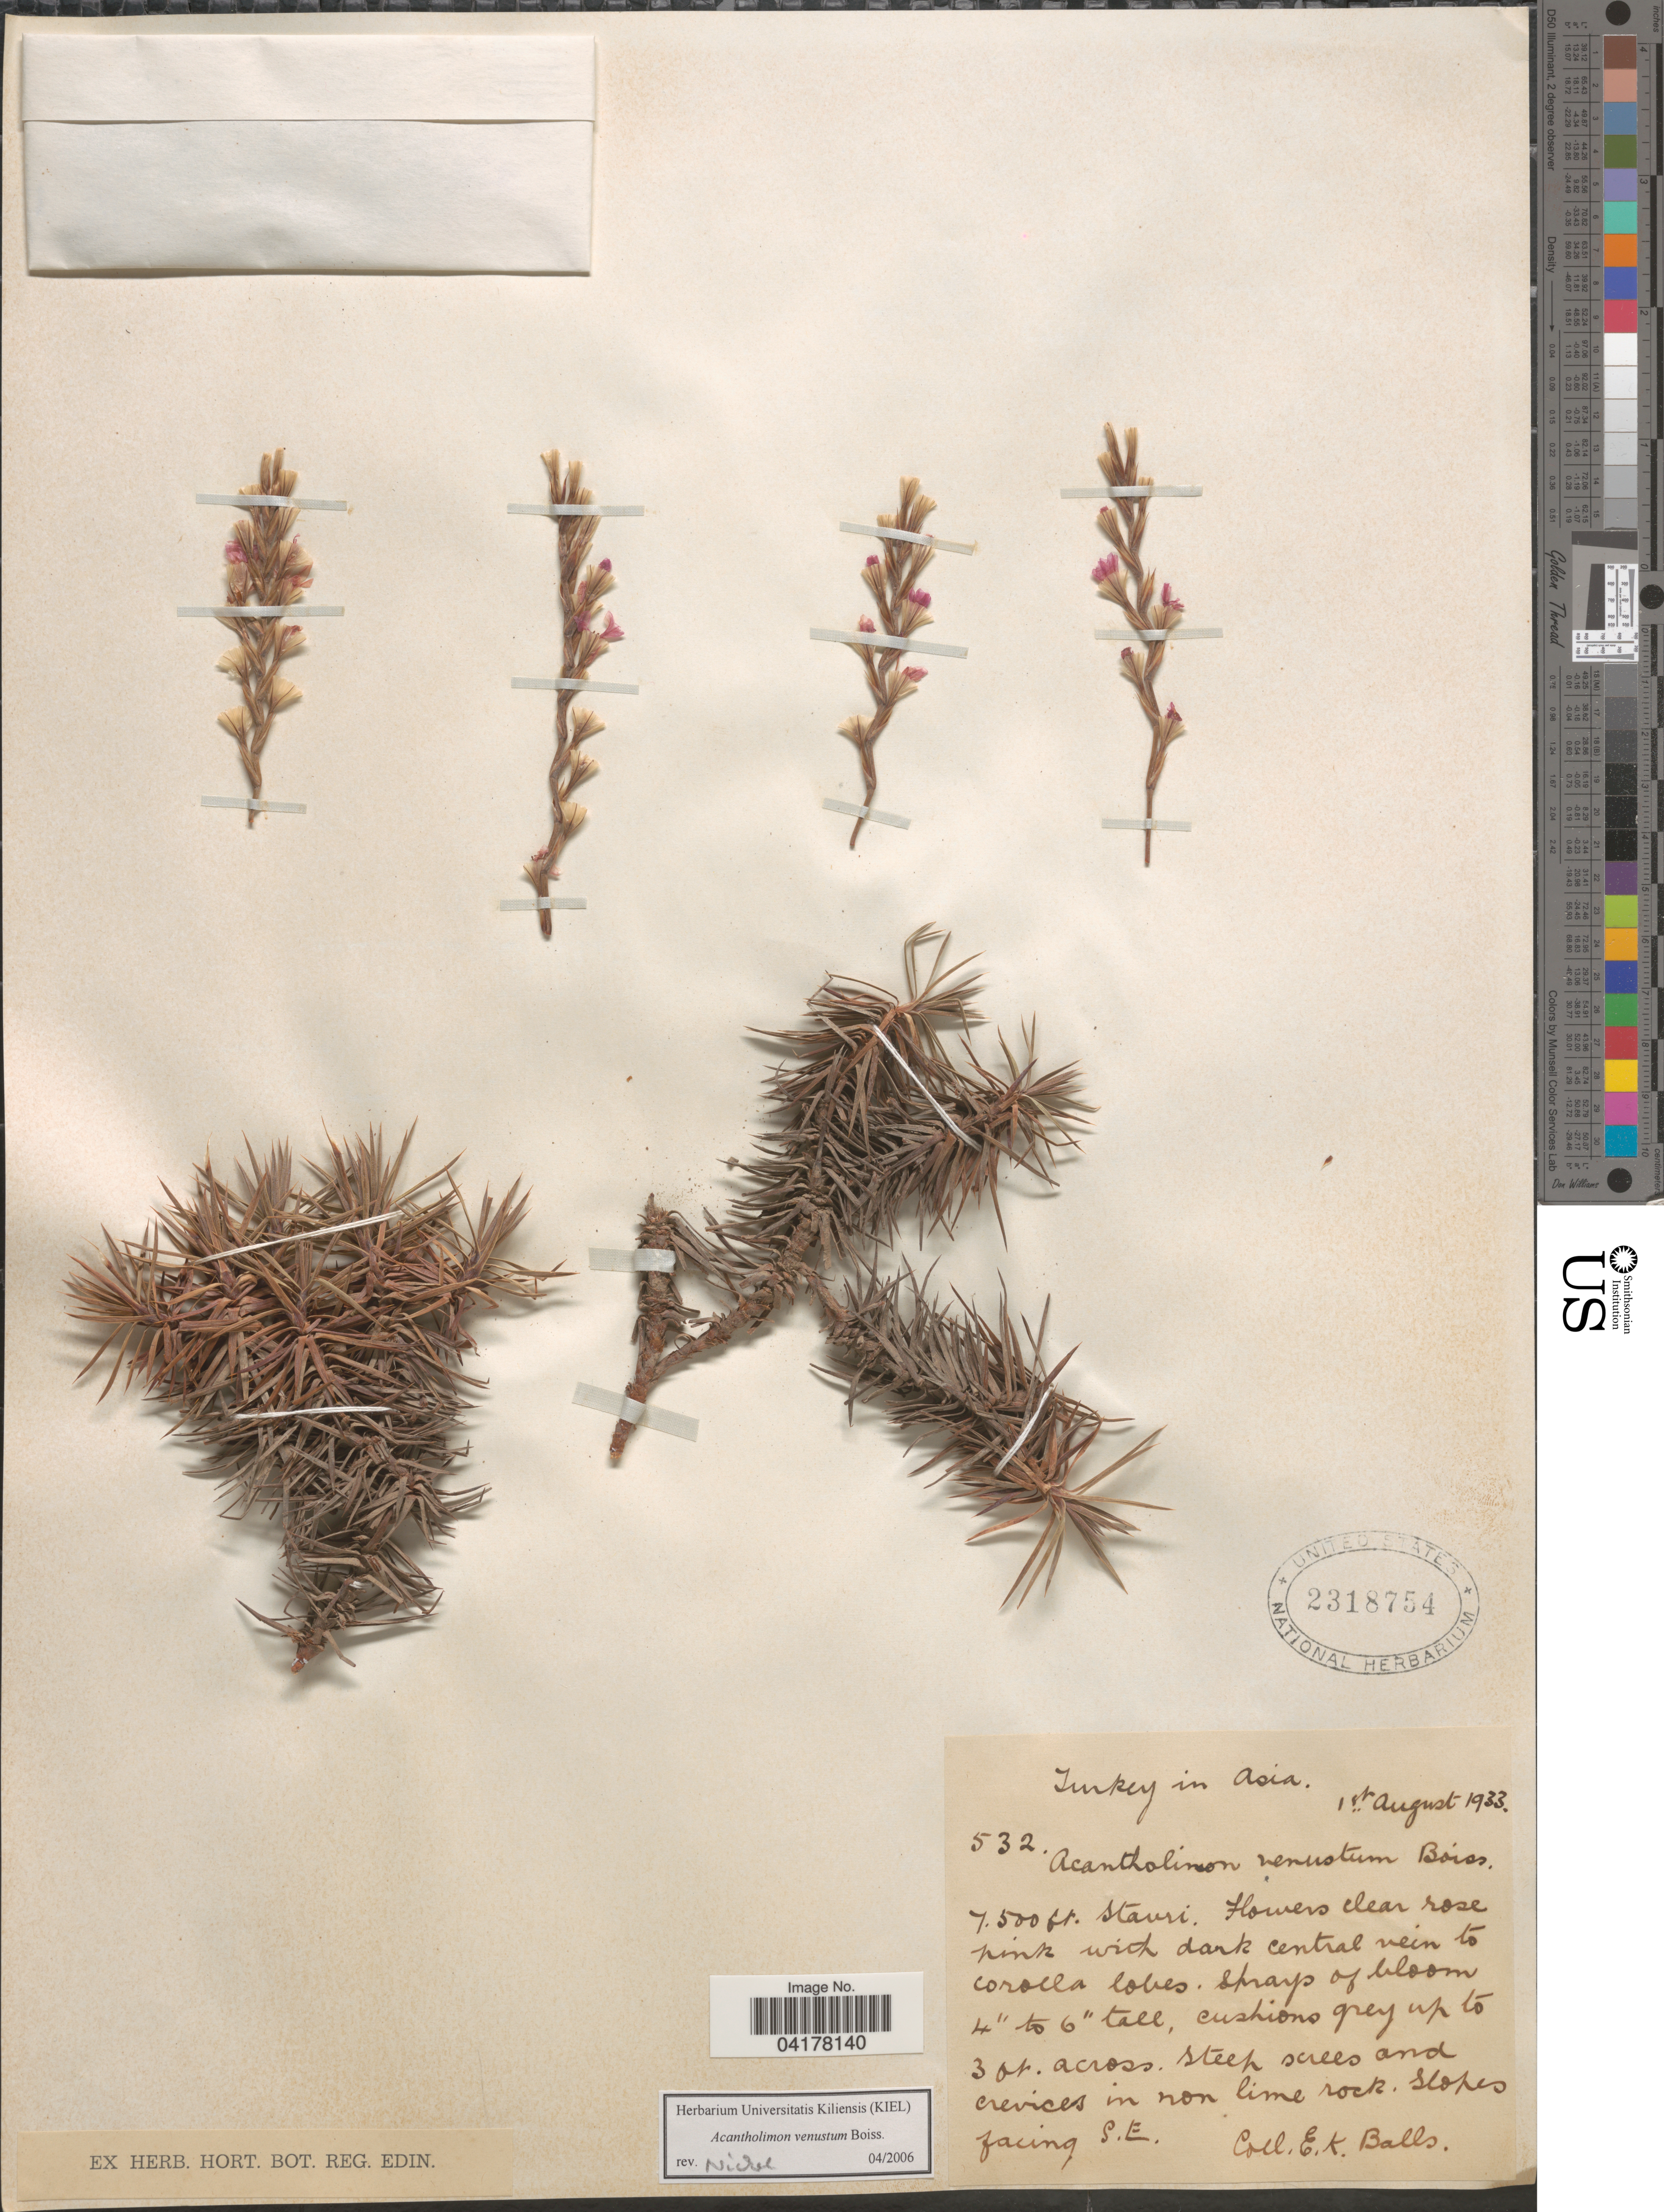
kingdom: Plantae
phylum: Tracheophyta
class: Magnoliopsida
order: Caryophyllales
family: Plumbaginaceae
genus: Acantholimon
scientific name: Acantholimon venustum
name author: Boiss.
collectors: E. K. Balls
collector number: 532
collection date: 1933-08-01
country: Turkey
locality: Turkey in Asia. Slopes facing S.E.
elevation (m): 2286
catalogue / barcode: US 2318754